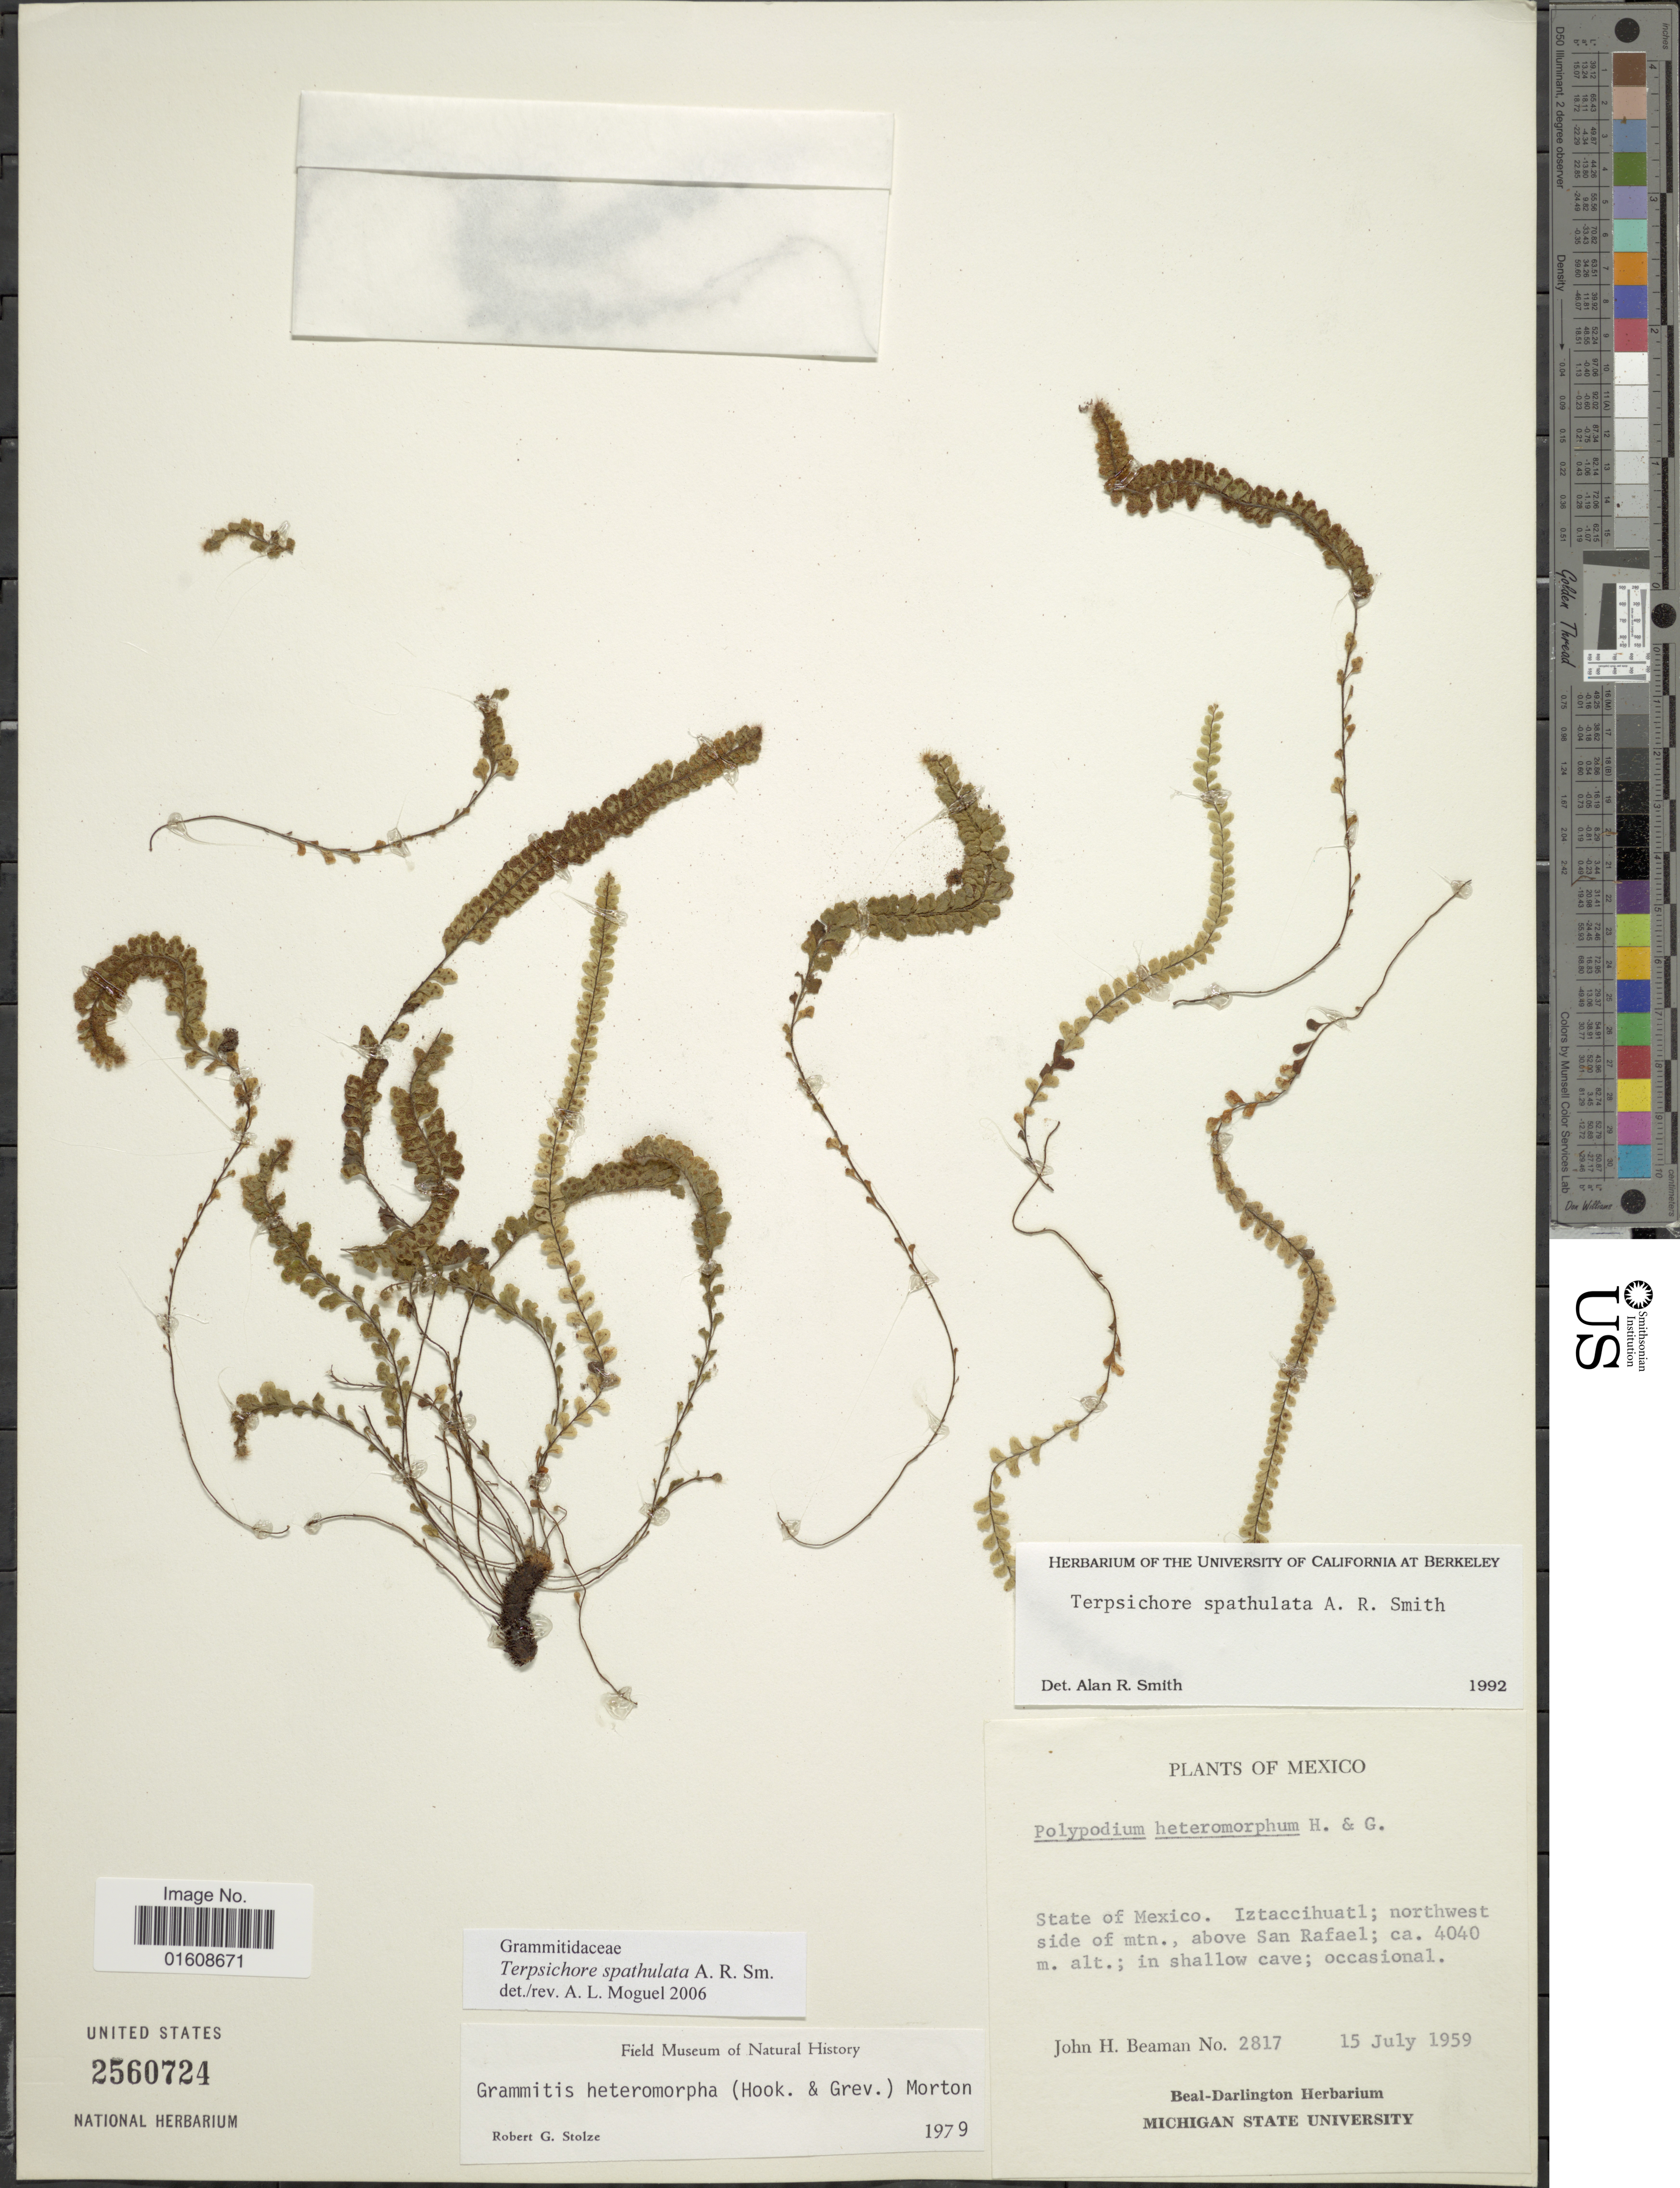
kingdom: Plantae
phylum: Tracheophyta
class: Polypodiopsida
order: Polypodiales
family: Polypodiaceae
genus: Alansmia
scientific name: Alansmia spathulata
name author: (A.R. Sm.) Moguel & M. Kessler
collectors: J. H. Beaman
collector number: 2817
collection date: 1959-07-15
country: Mexico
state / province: México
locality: Iztaccihuatl; northwest side of mtn., above San Rafael. in shallow cave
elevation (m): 4040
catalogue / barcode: US 2560724